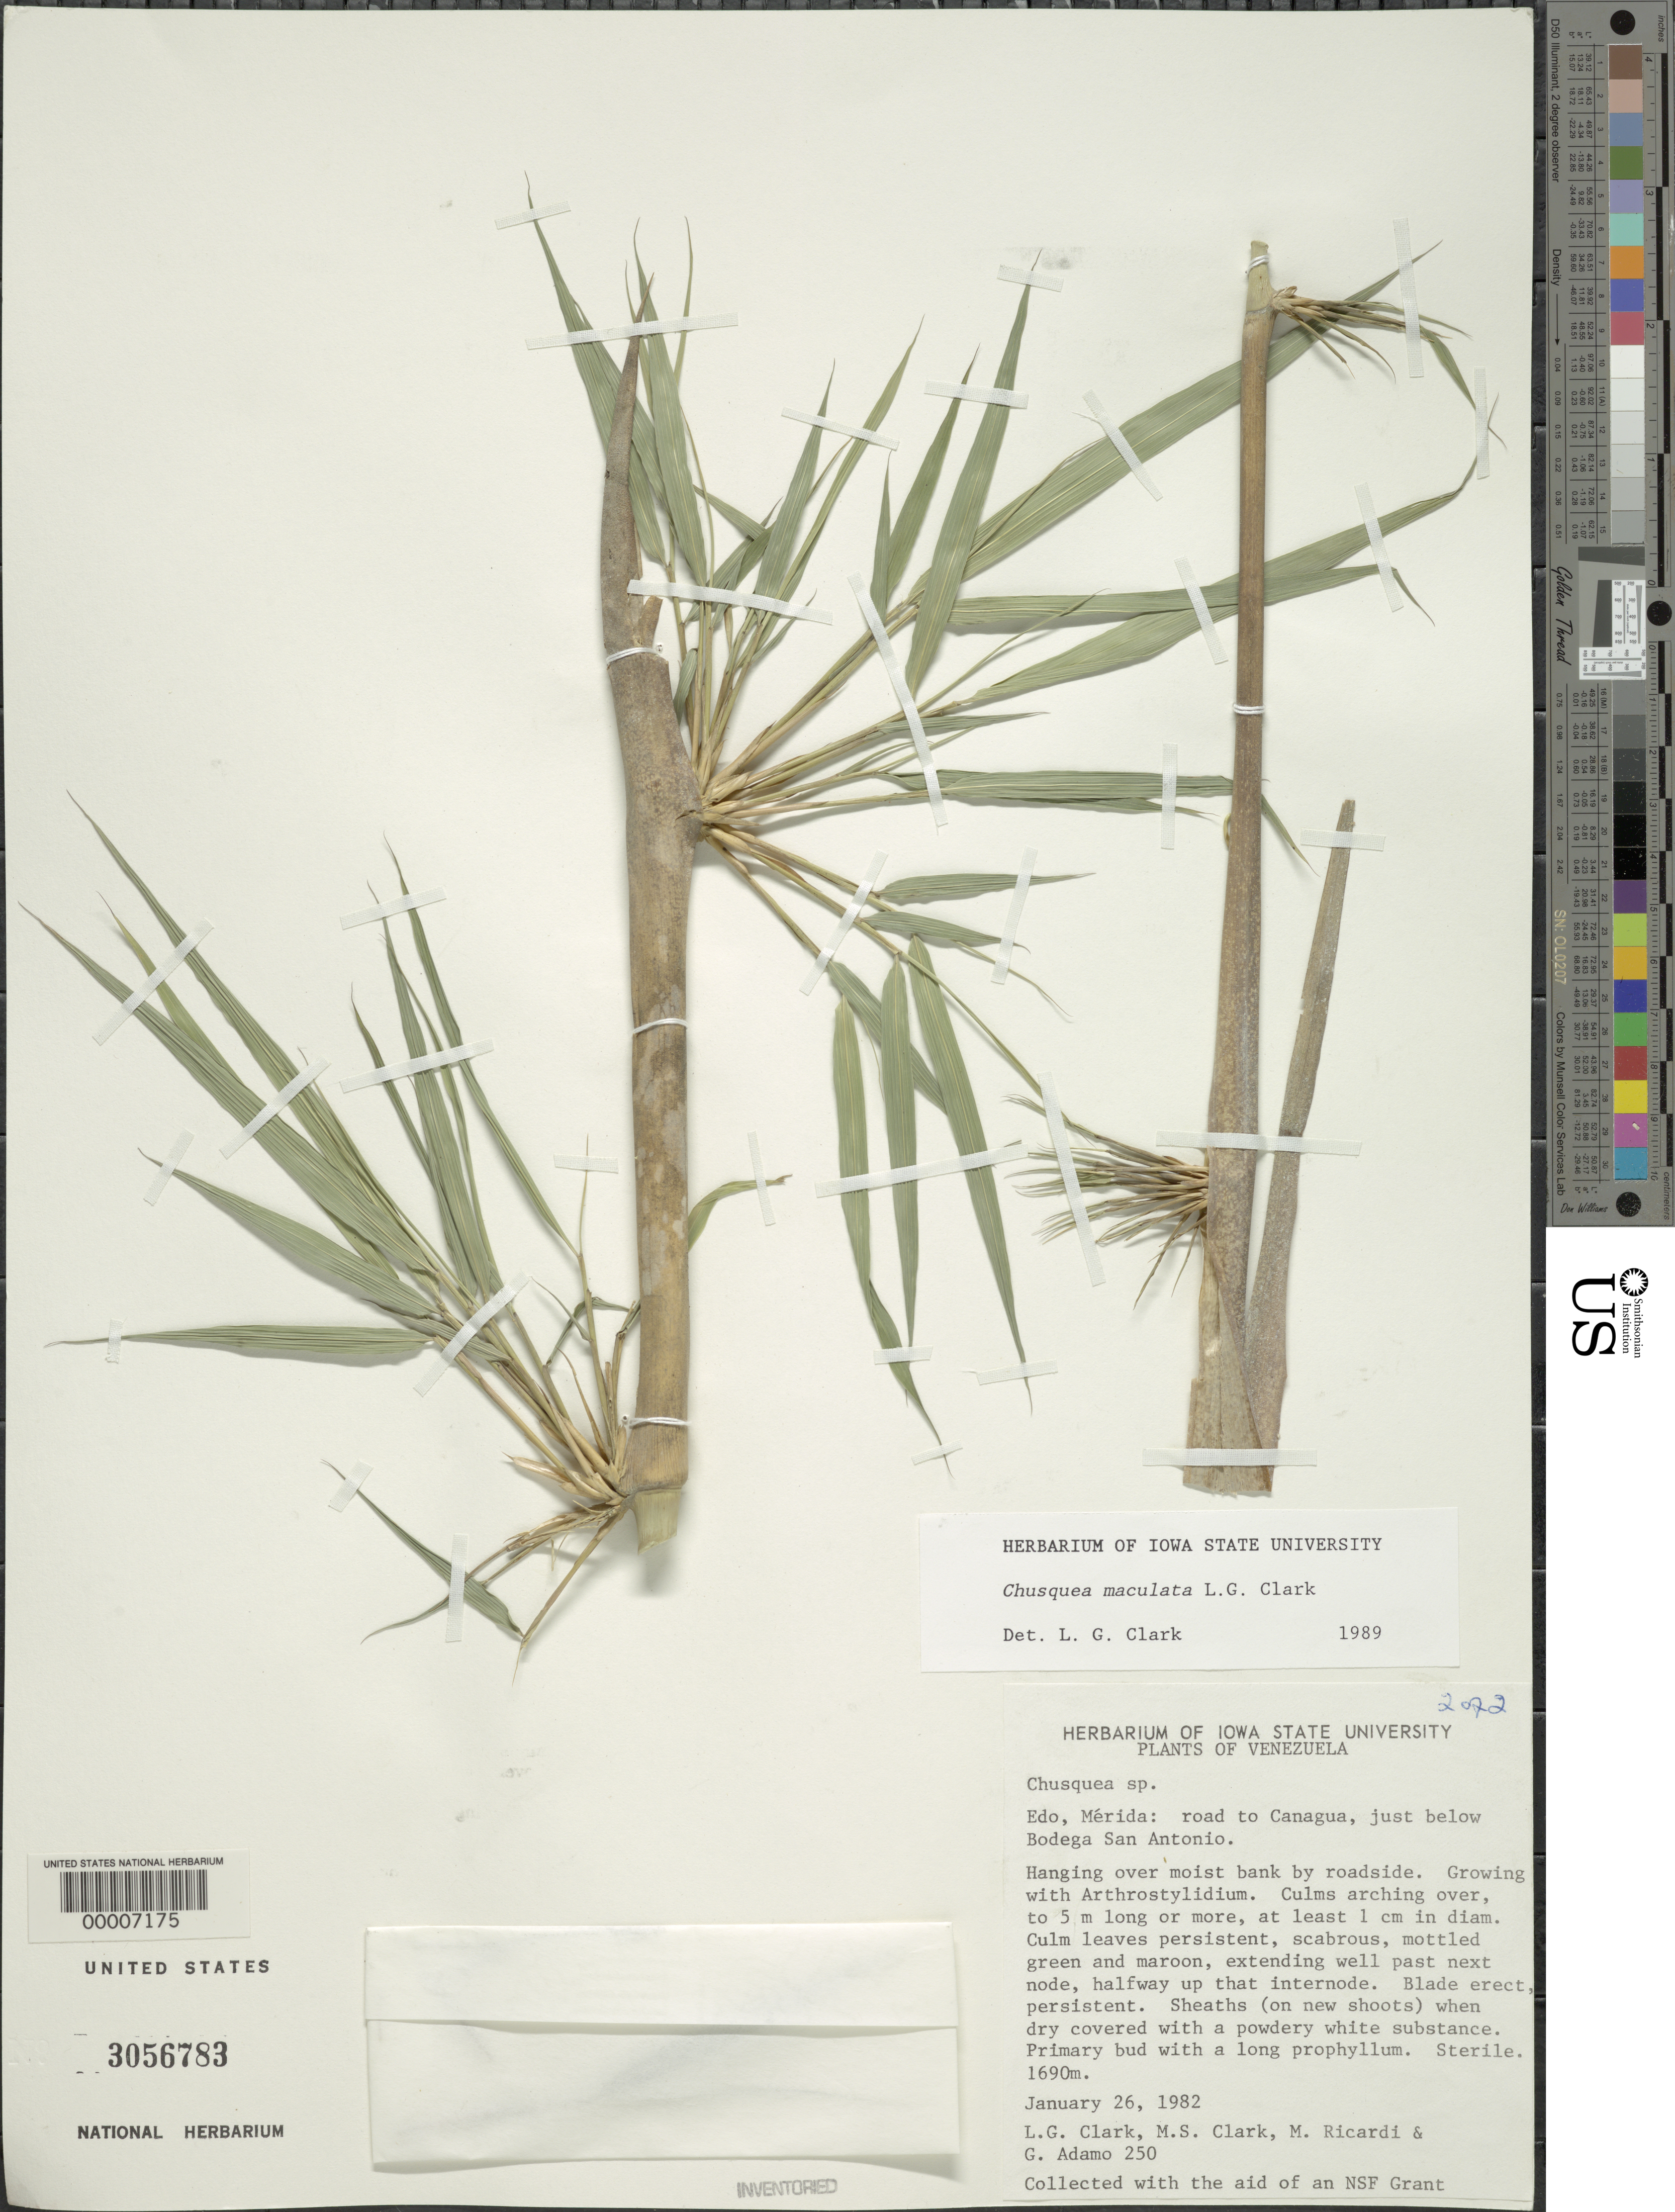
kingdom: Plantae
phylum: Tracheophyta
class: Liliopsida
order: Poales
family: Poaceae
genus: Chusquea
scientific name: Chusquea maculata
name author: L.G. Clark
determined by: Clark, Lynn G., (ISC), Iowa State University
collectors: L. G. Clark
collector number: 250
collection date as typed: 26 Jan 1982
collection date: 1982-01-26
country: Venezuela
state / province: Mérida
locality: Canagua, bodeg san antonio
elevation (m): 1690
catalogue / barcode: US 3056783